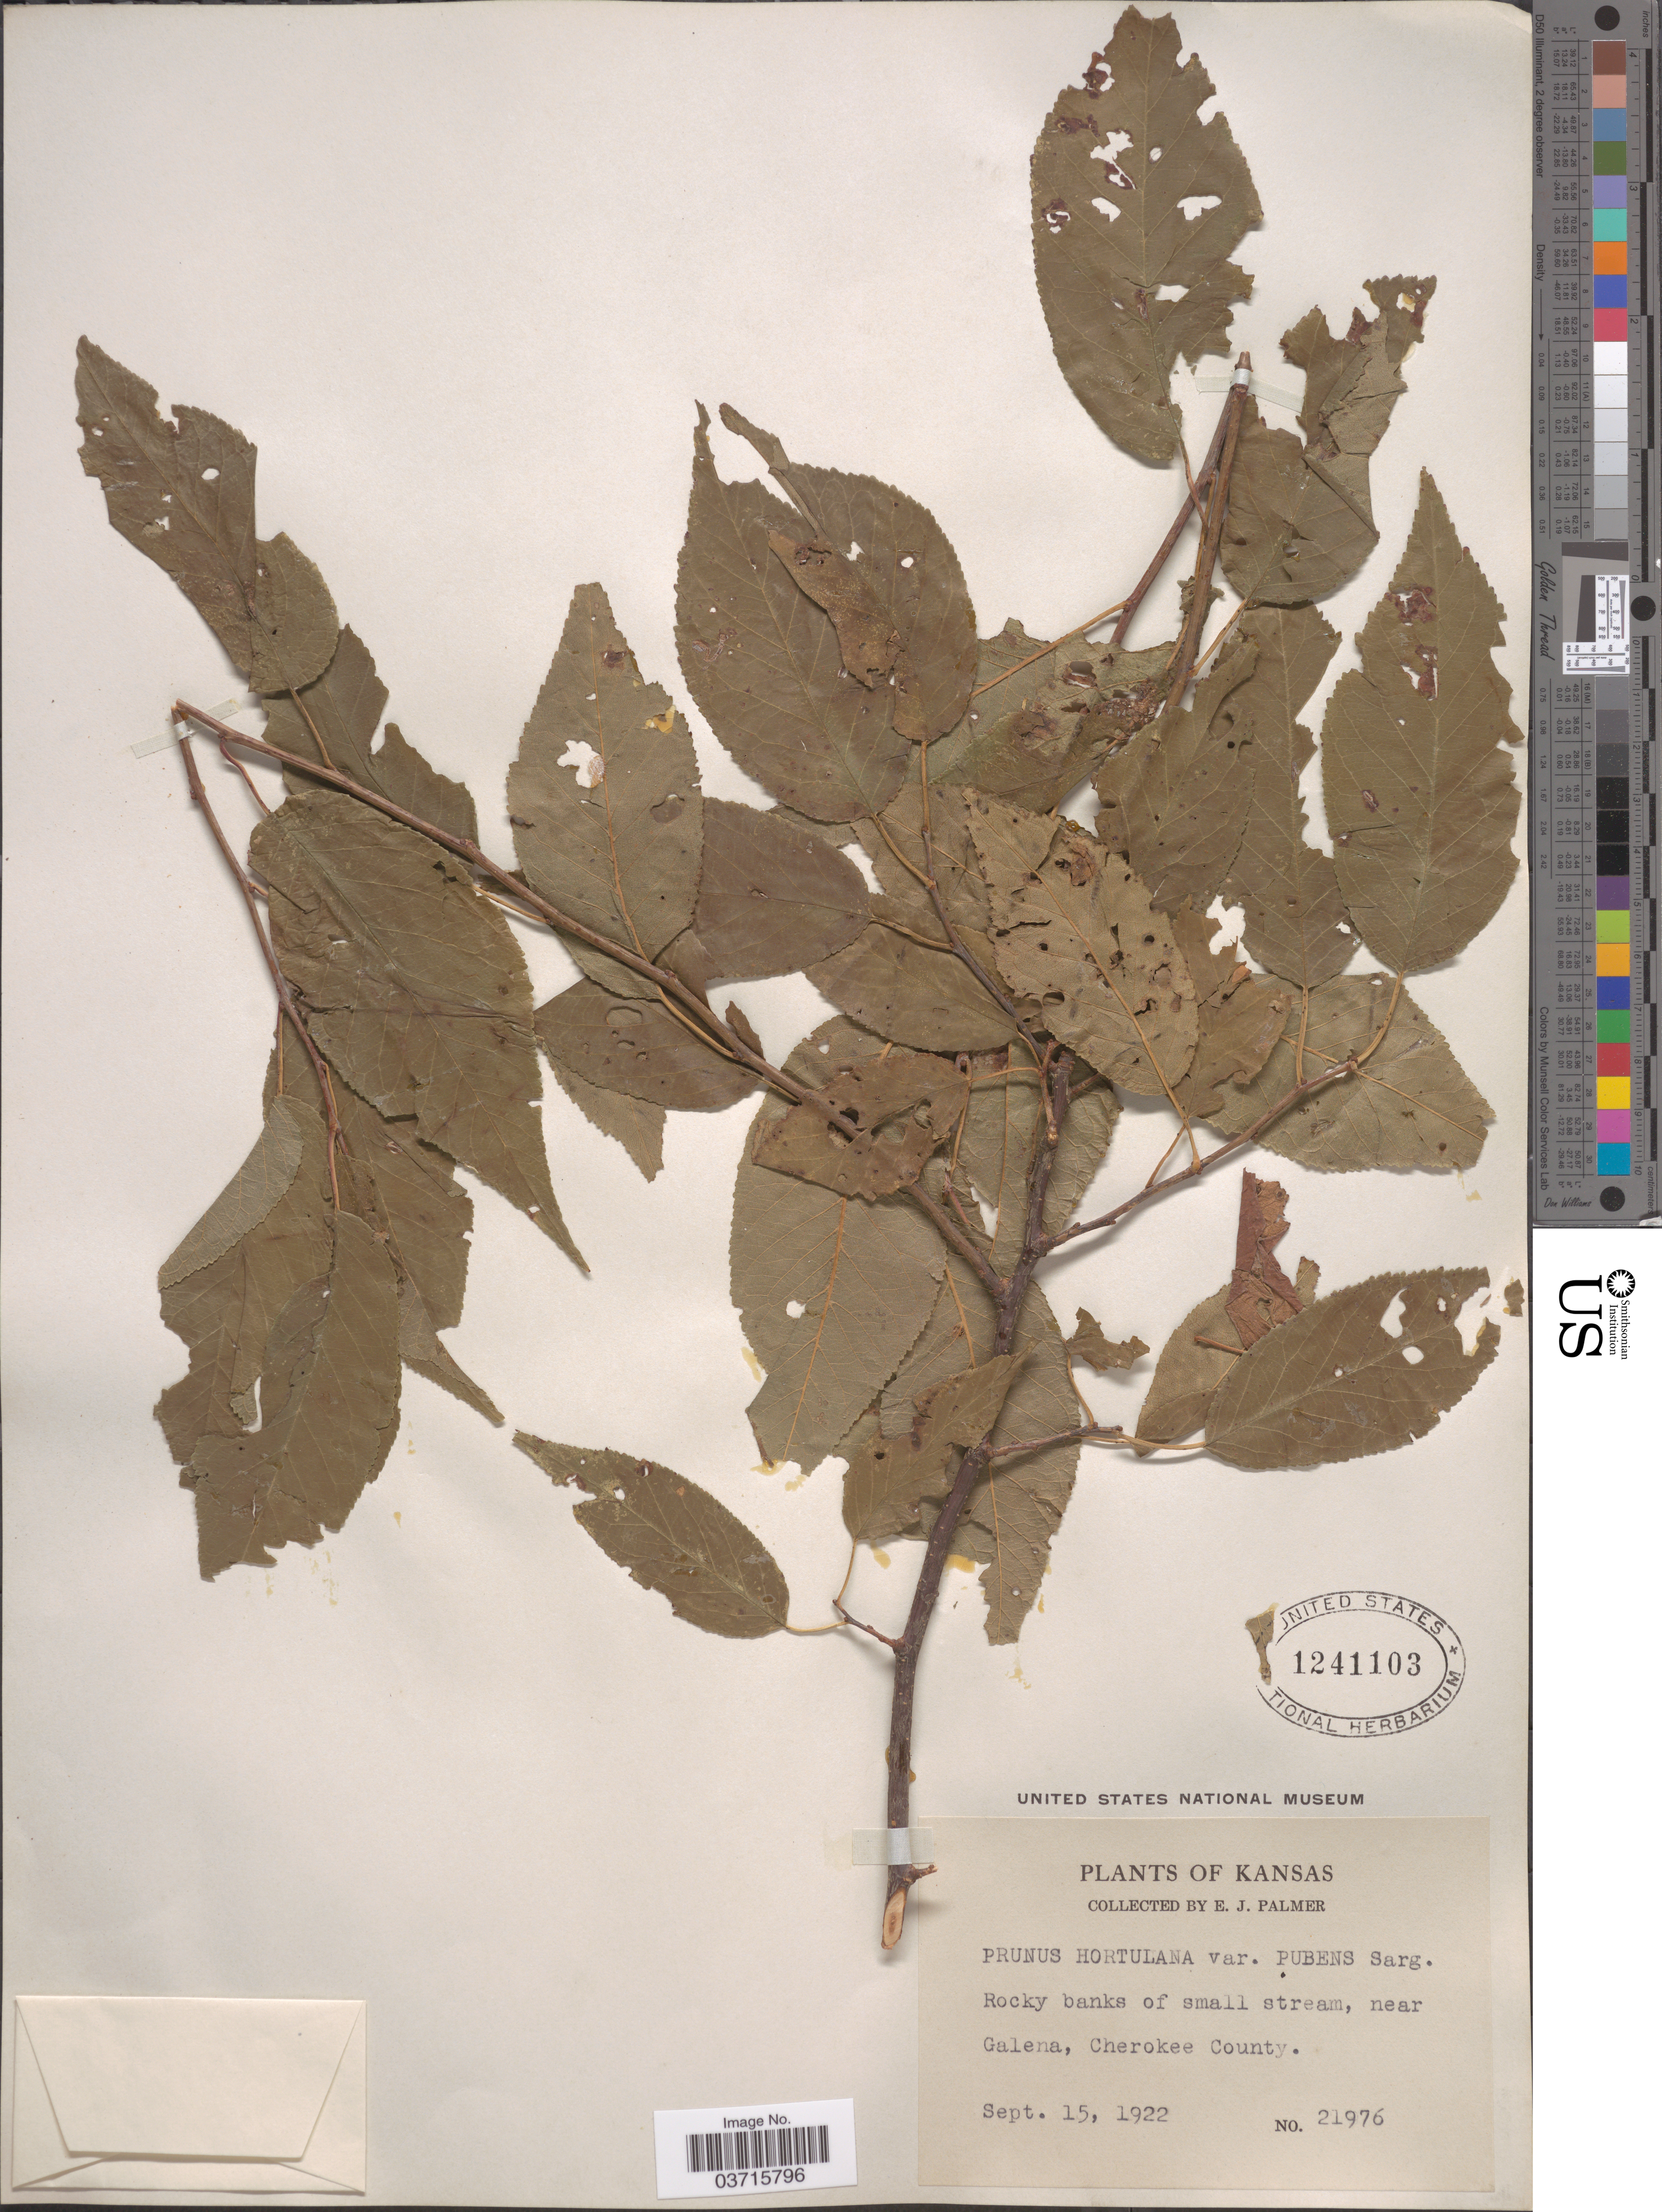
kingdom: Plantae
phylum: Tracheophyta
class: Magnoliopsida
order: Rosales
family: Rosaceae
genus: Prunus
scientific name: Prunus hortulana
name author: L.H. Bailey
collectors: E. J. Palmer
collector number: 21976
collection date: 1922-09-15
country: United States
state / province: Kansas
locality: Rocky banks of small stream, near Galena, Cherokee County.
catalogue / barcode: US 1241103